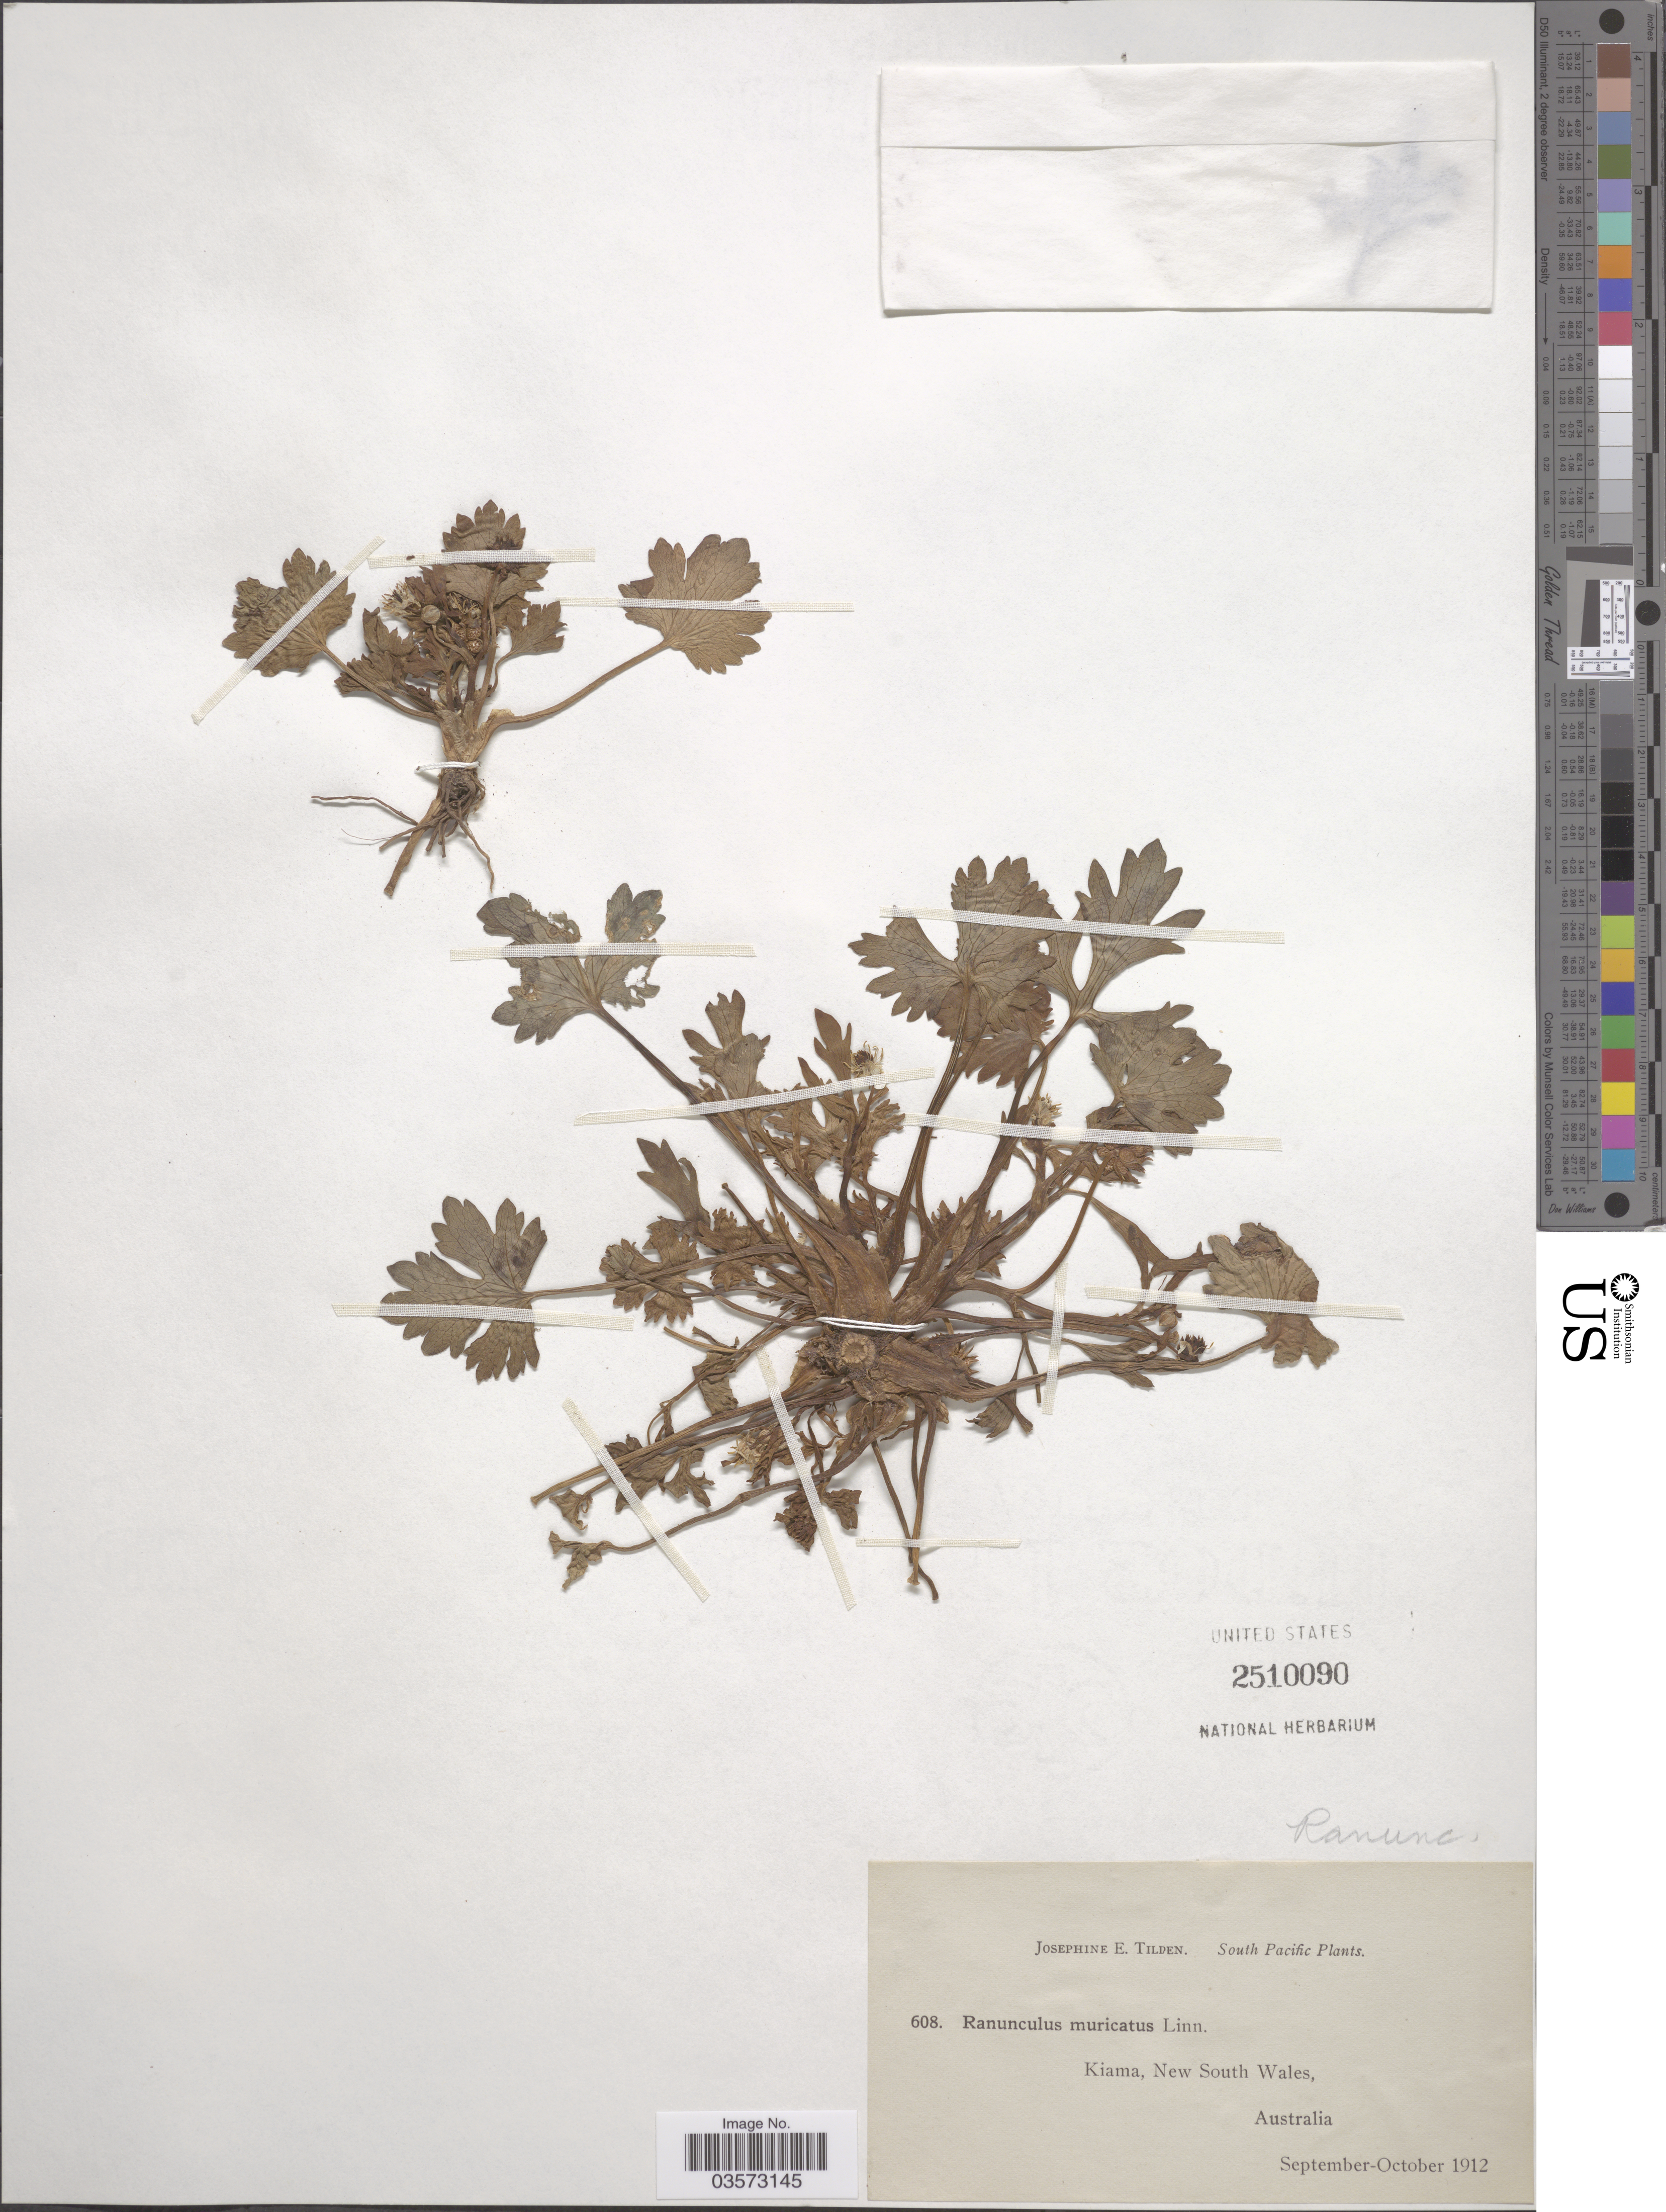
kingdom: Plantae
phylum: Tracheophyta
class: Magnoliopsida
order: Ranunculales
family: Ranunculaceae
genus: Ranunculus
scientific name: Ranunculus muricatus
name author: L.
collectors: J. E. Tilden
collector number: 608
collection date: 1912-09/1912-10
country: Australia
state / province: New South Wales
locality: South Pacific. Kiama.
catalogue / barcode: US 2510090